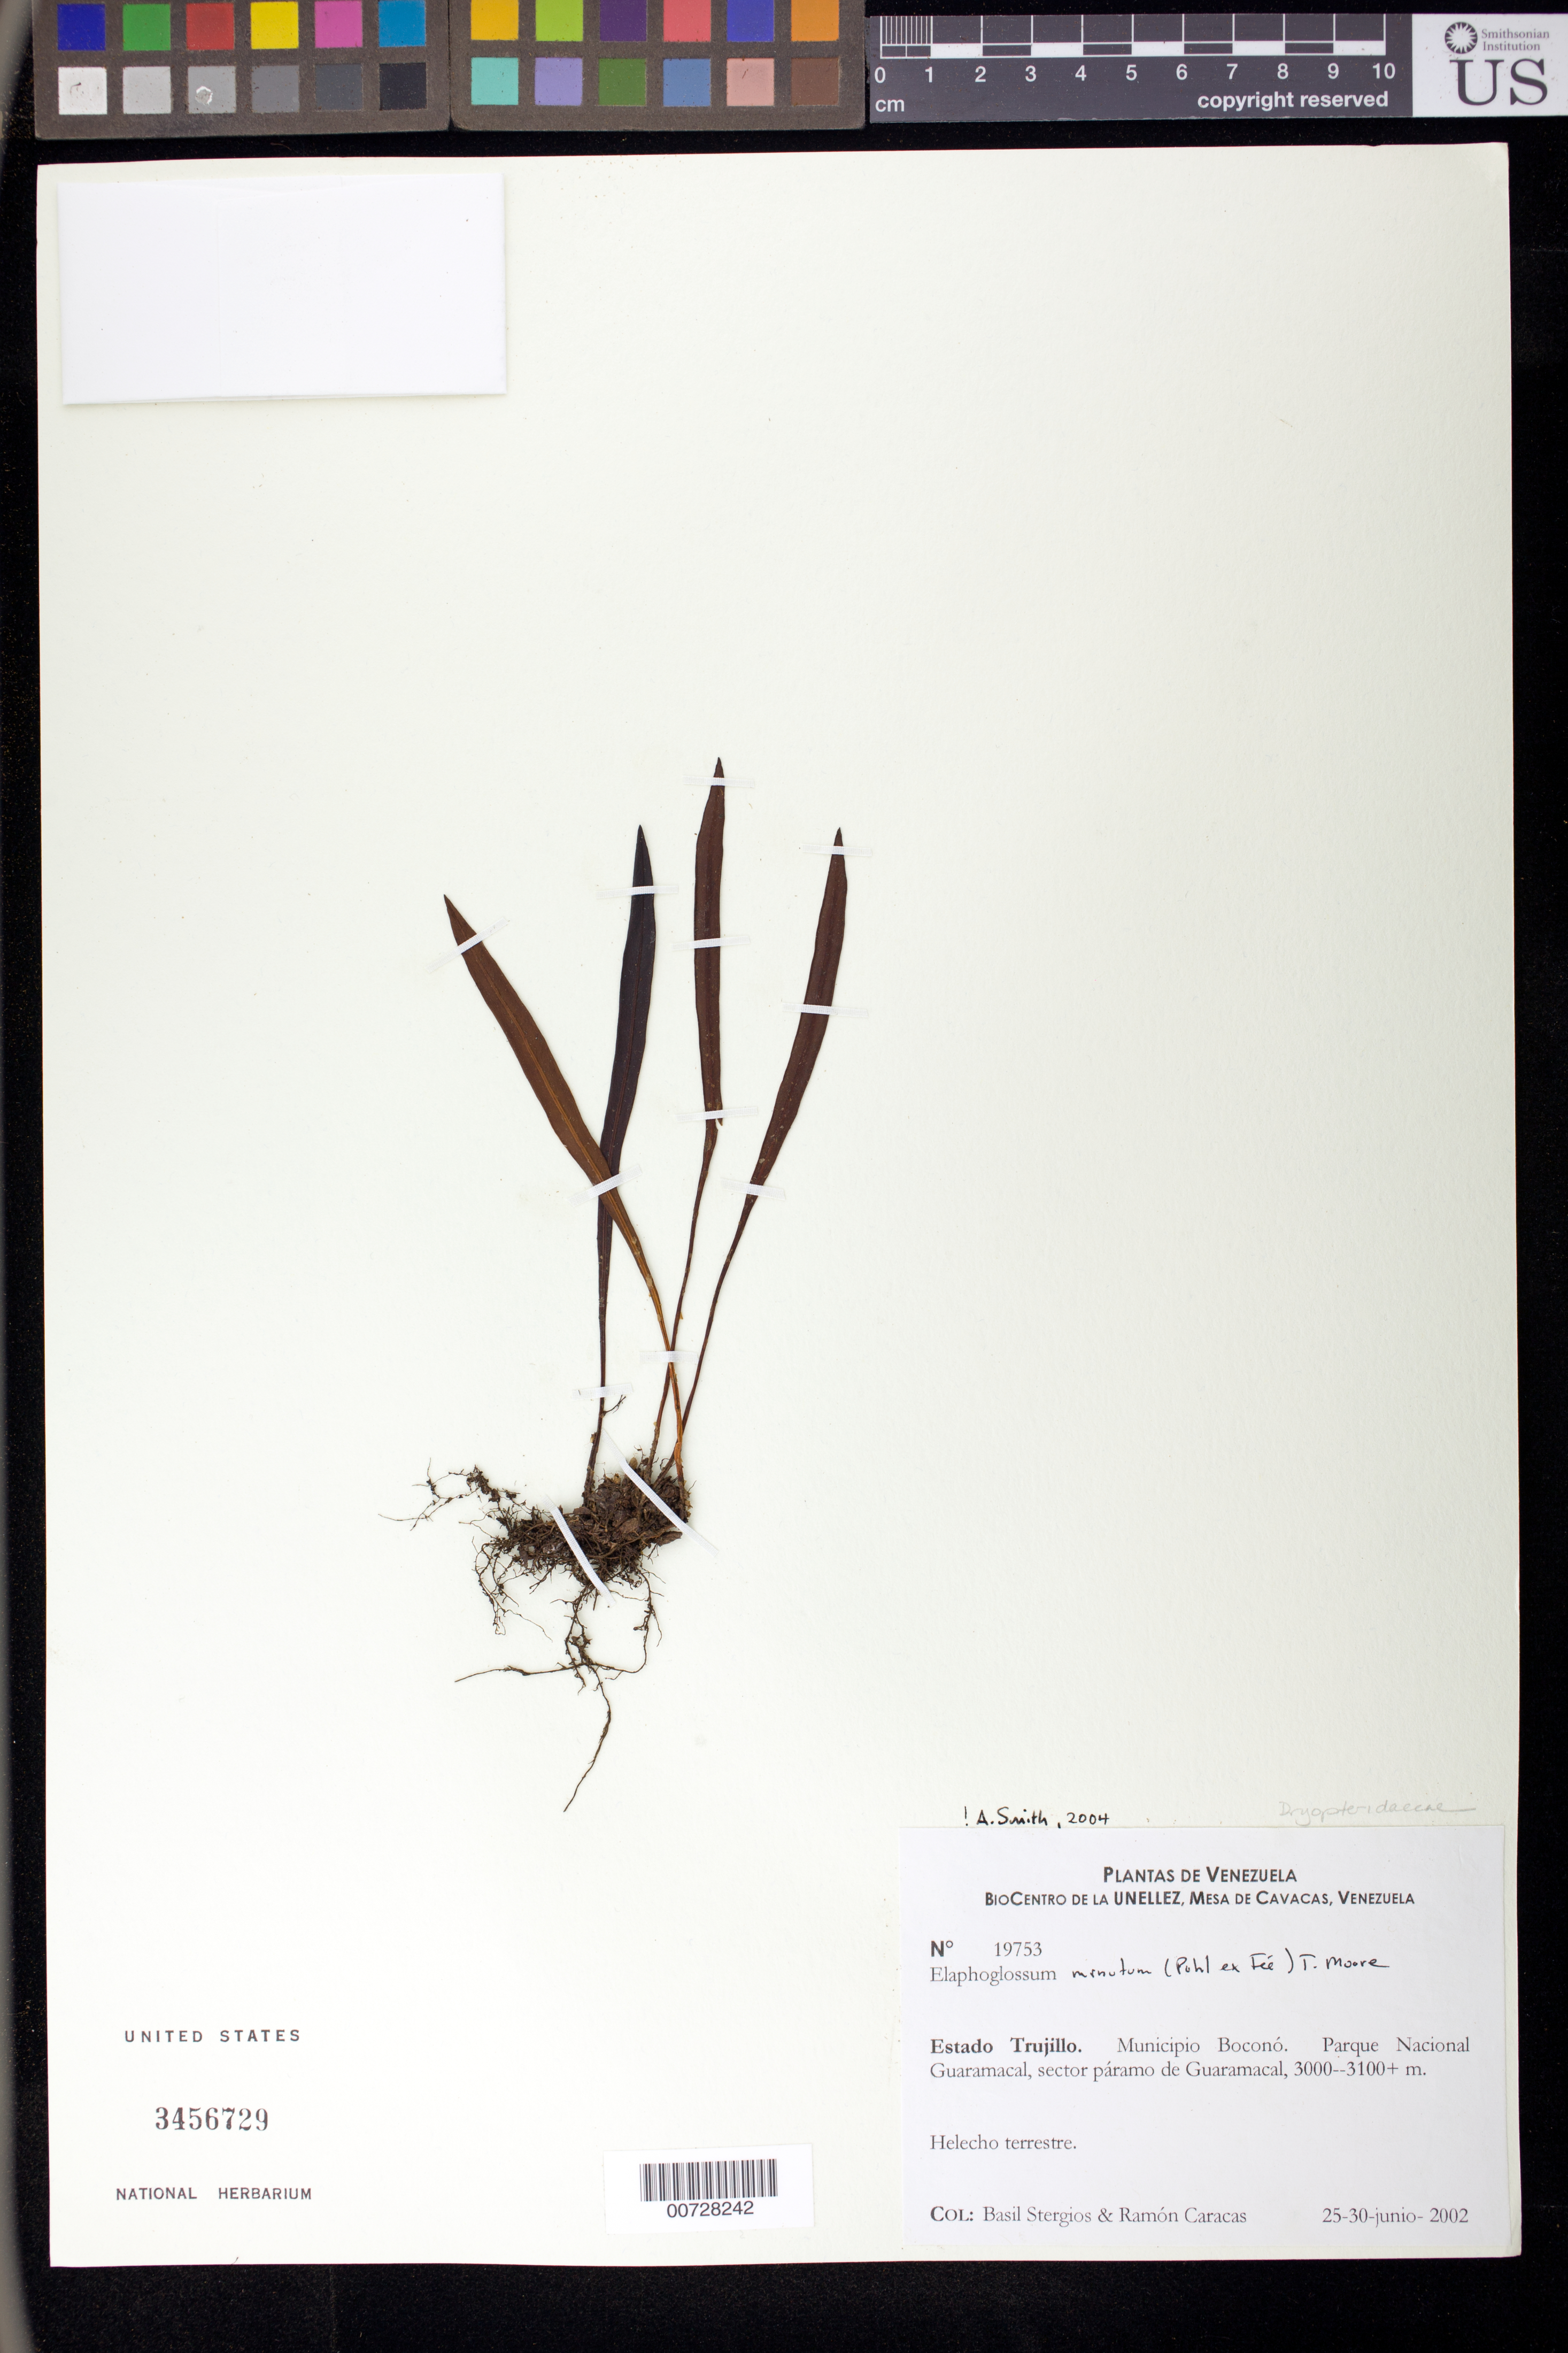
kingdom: Plantae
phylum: Tracheophyta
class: Polypodiopsida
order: Polypodiales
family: Dryopteridaceae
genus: Elaphoglossum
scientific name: Elaphoglossum gayanum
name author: (Fée) T. Moore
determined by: Vasco, A.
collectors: B. G. Stergios & R. Caracas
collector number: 19753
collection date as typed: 25 Jun 2002 to 30 Jun 2002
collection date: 2002-06-25/2002-06-30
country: Venezuela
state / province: Trujillo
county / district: Boconó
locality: Parque Nacional Guaramacal, páramo de Guaramacal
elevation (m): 3000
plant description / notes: PORT, US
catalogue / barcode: US 3456729